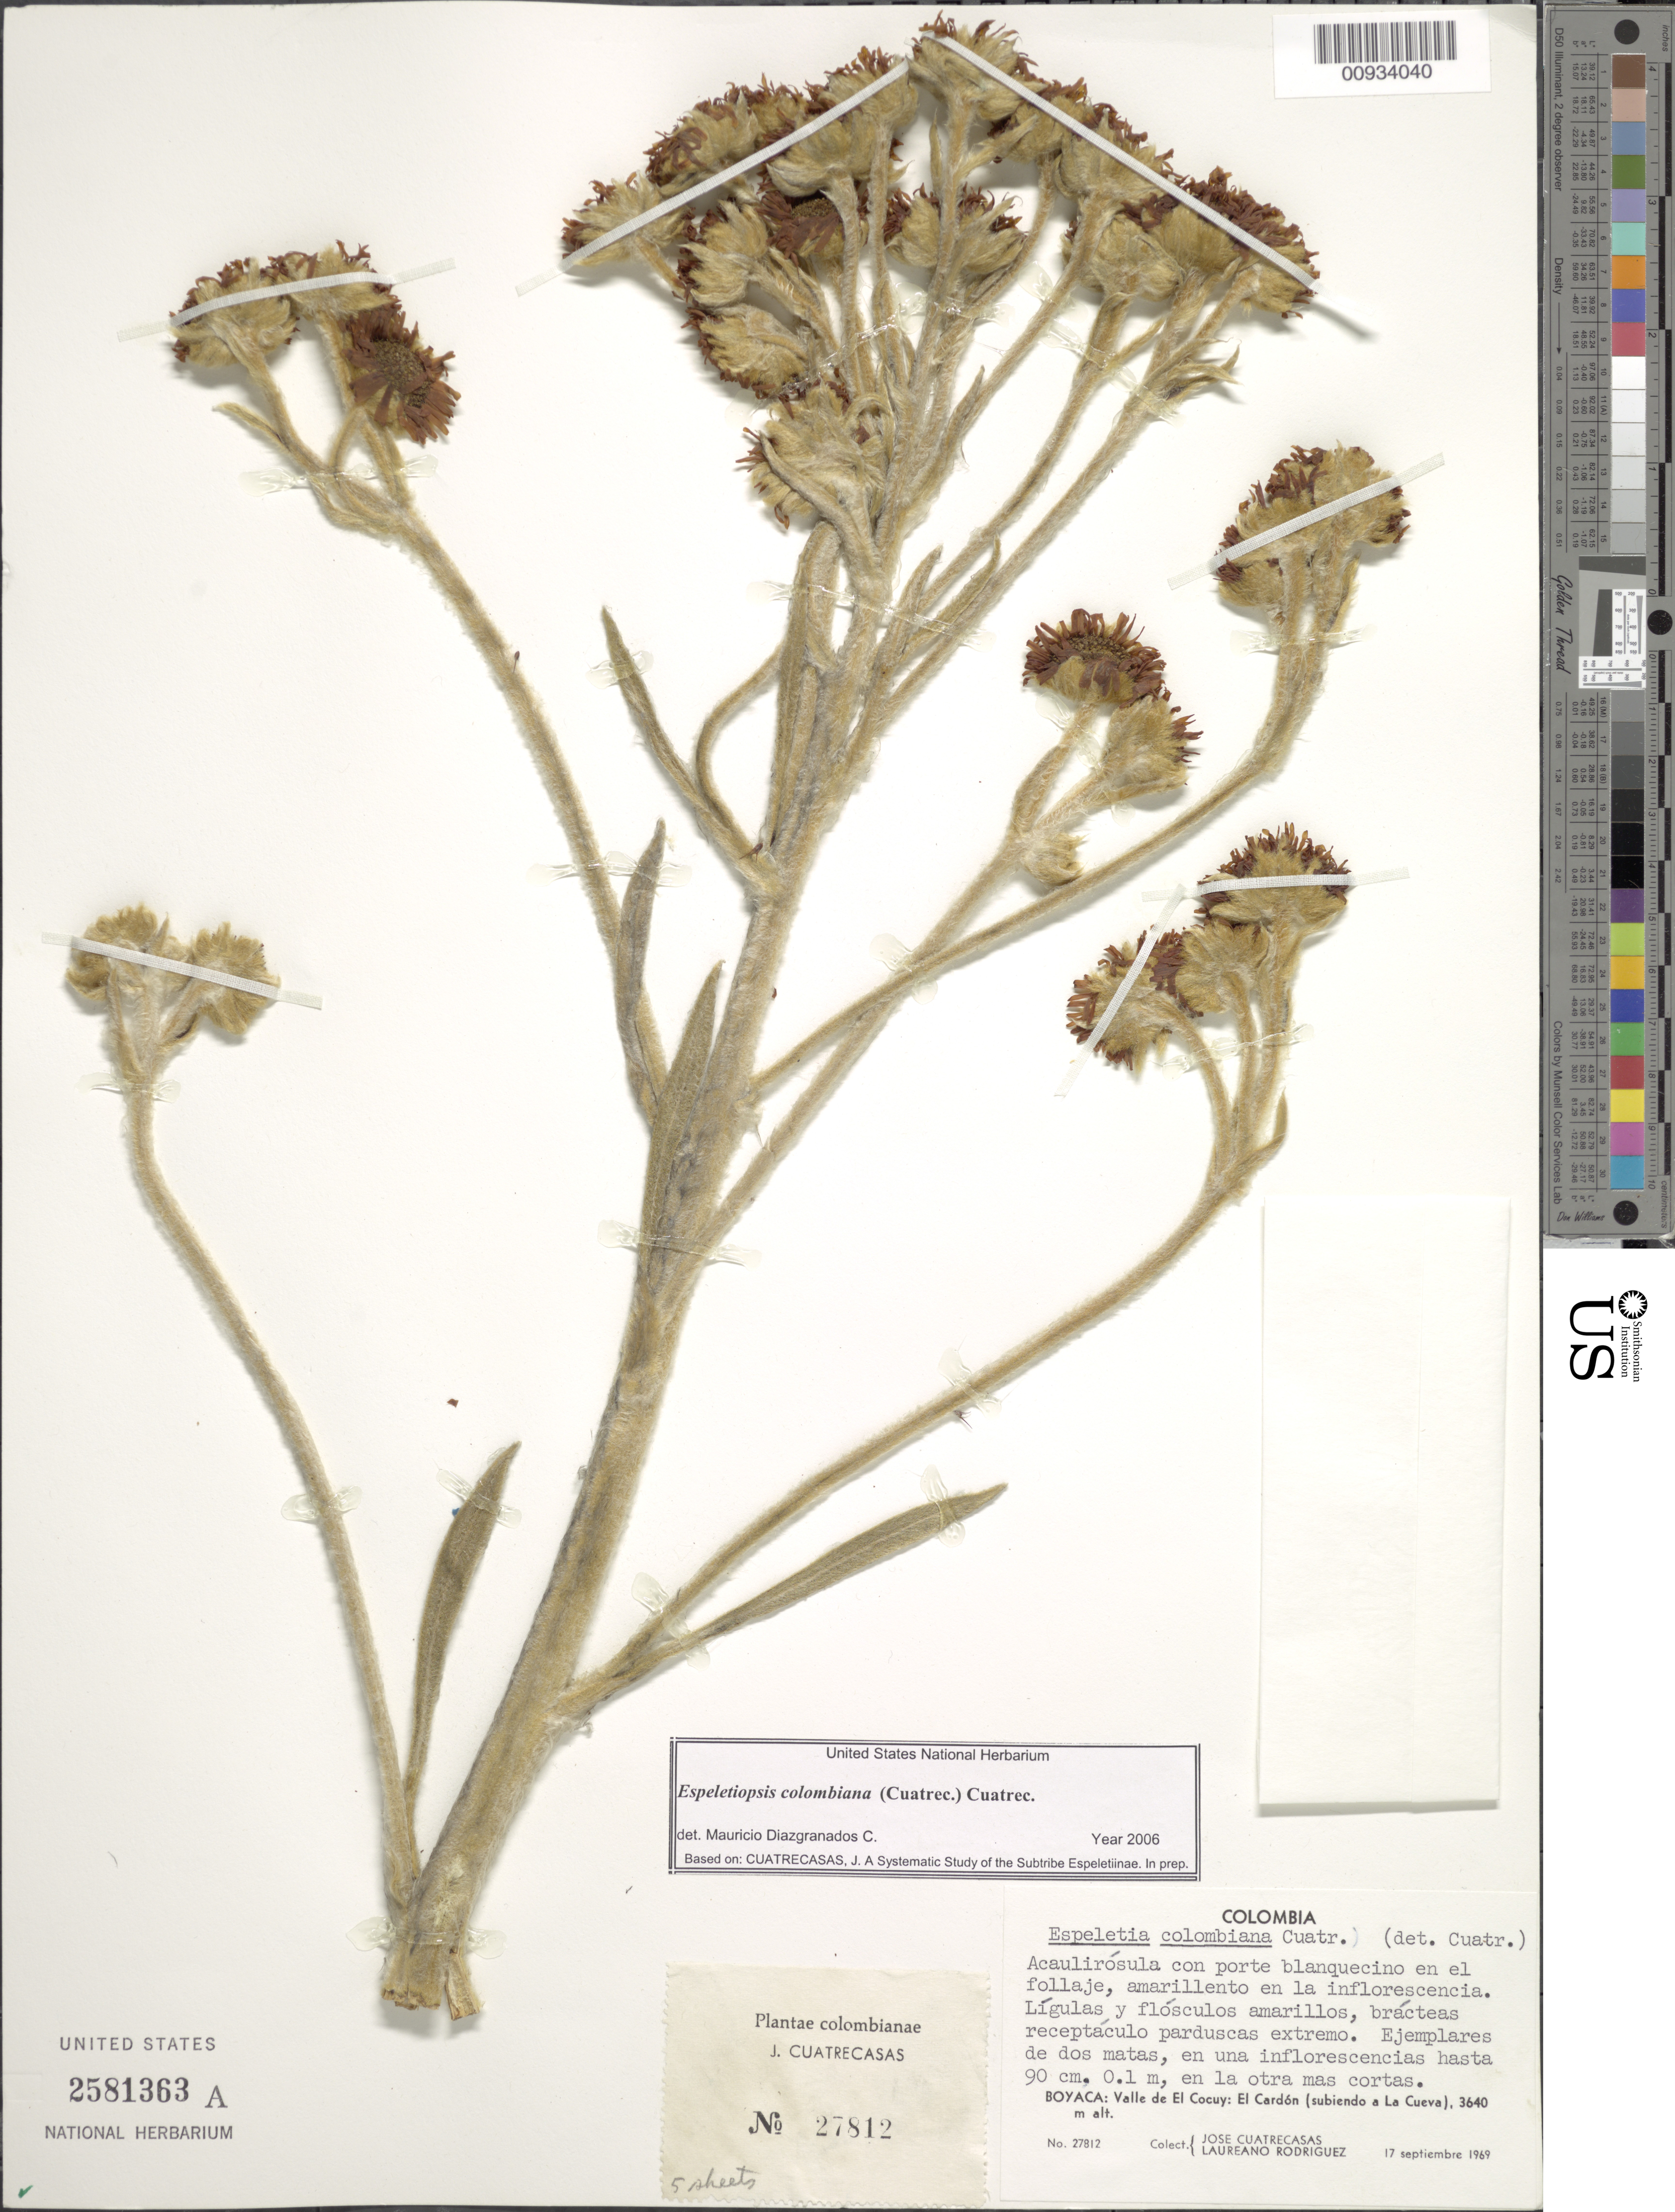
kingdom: Plantae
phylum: Tracheophyta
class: Magnoliopsida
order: Asterales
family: Asteraceae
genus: Espeletiopsis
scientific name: Espeletiopsis colombiana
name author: (Cuatrec.) Cuatrec.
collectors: J. Cuatrecasas & L. Rodriguez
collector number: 27812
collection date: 1969-09-17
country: Colombia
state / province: Boyacá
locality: Valle de El Cocuy, El Cardon (subiendo a La Cueva)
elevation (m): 3640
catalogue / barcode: US 2581363A